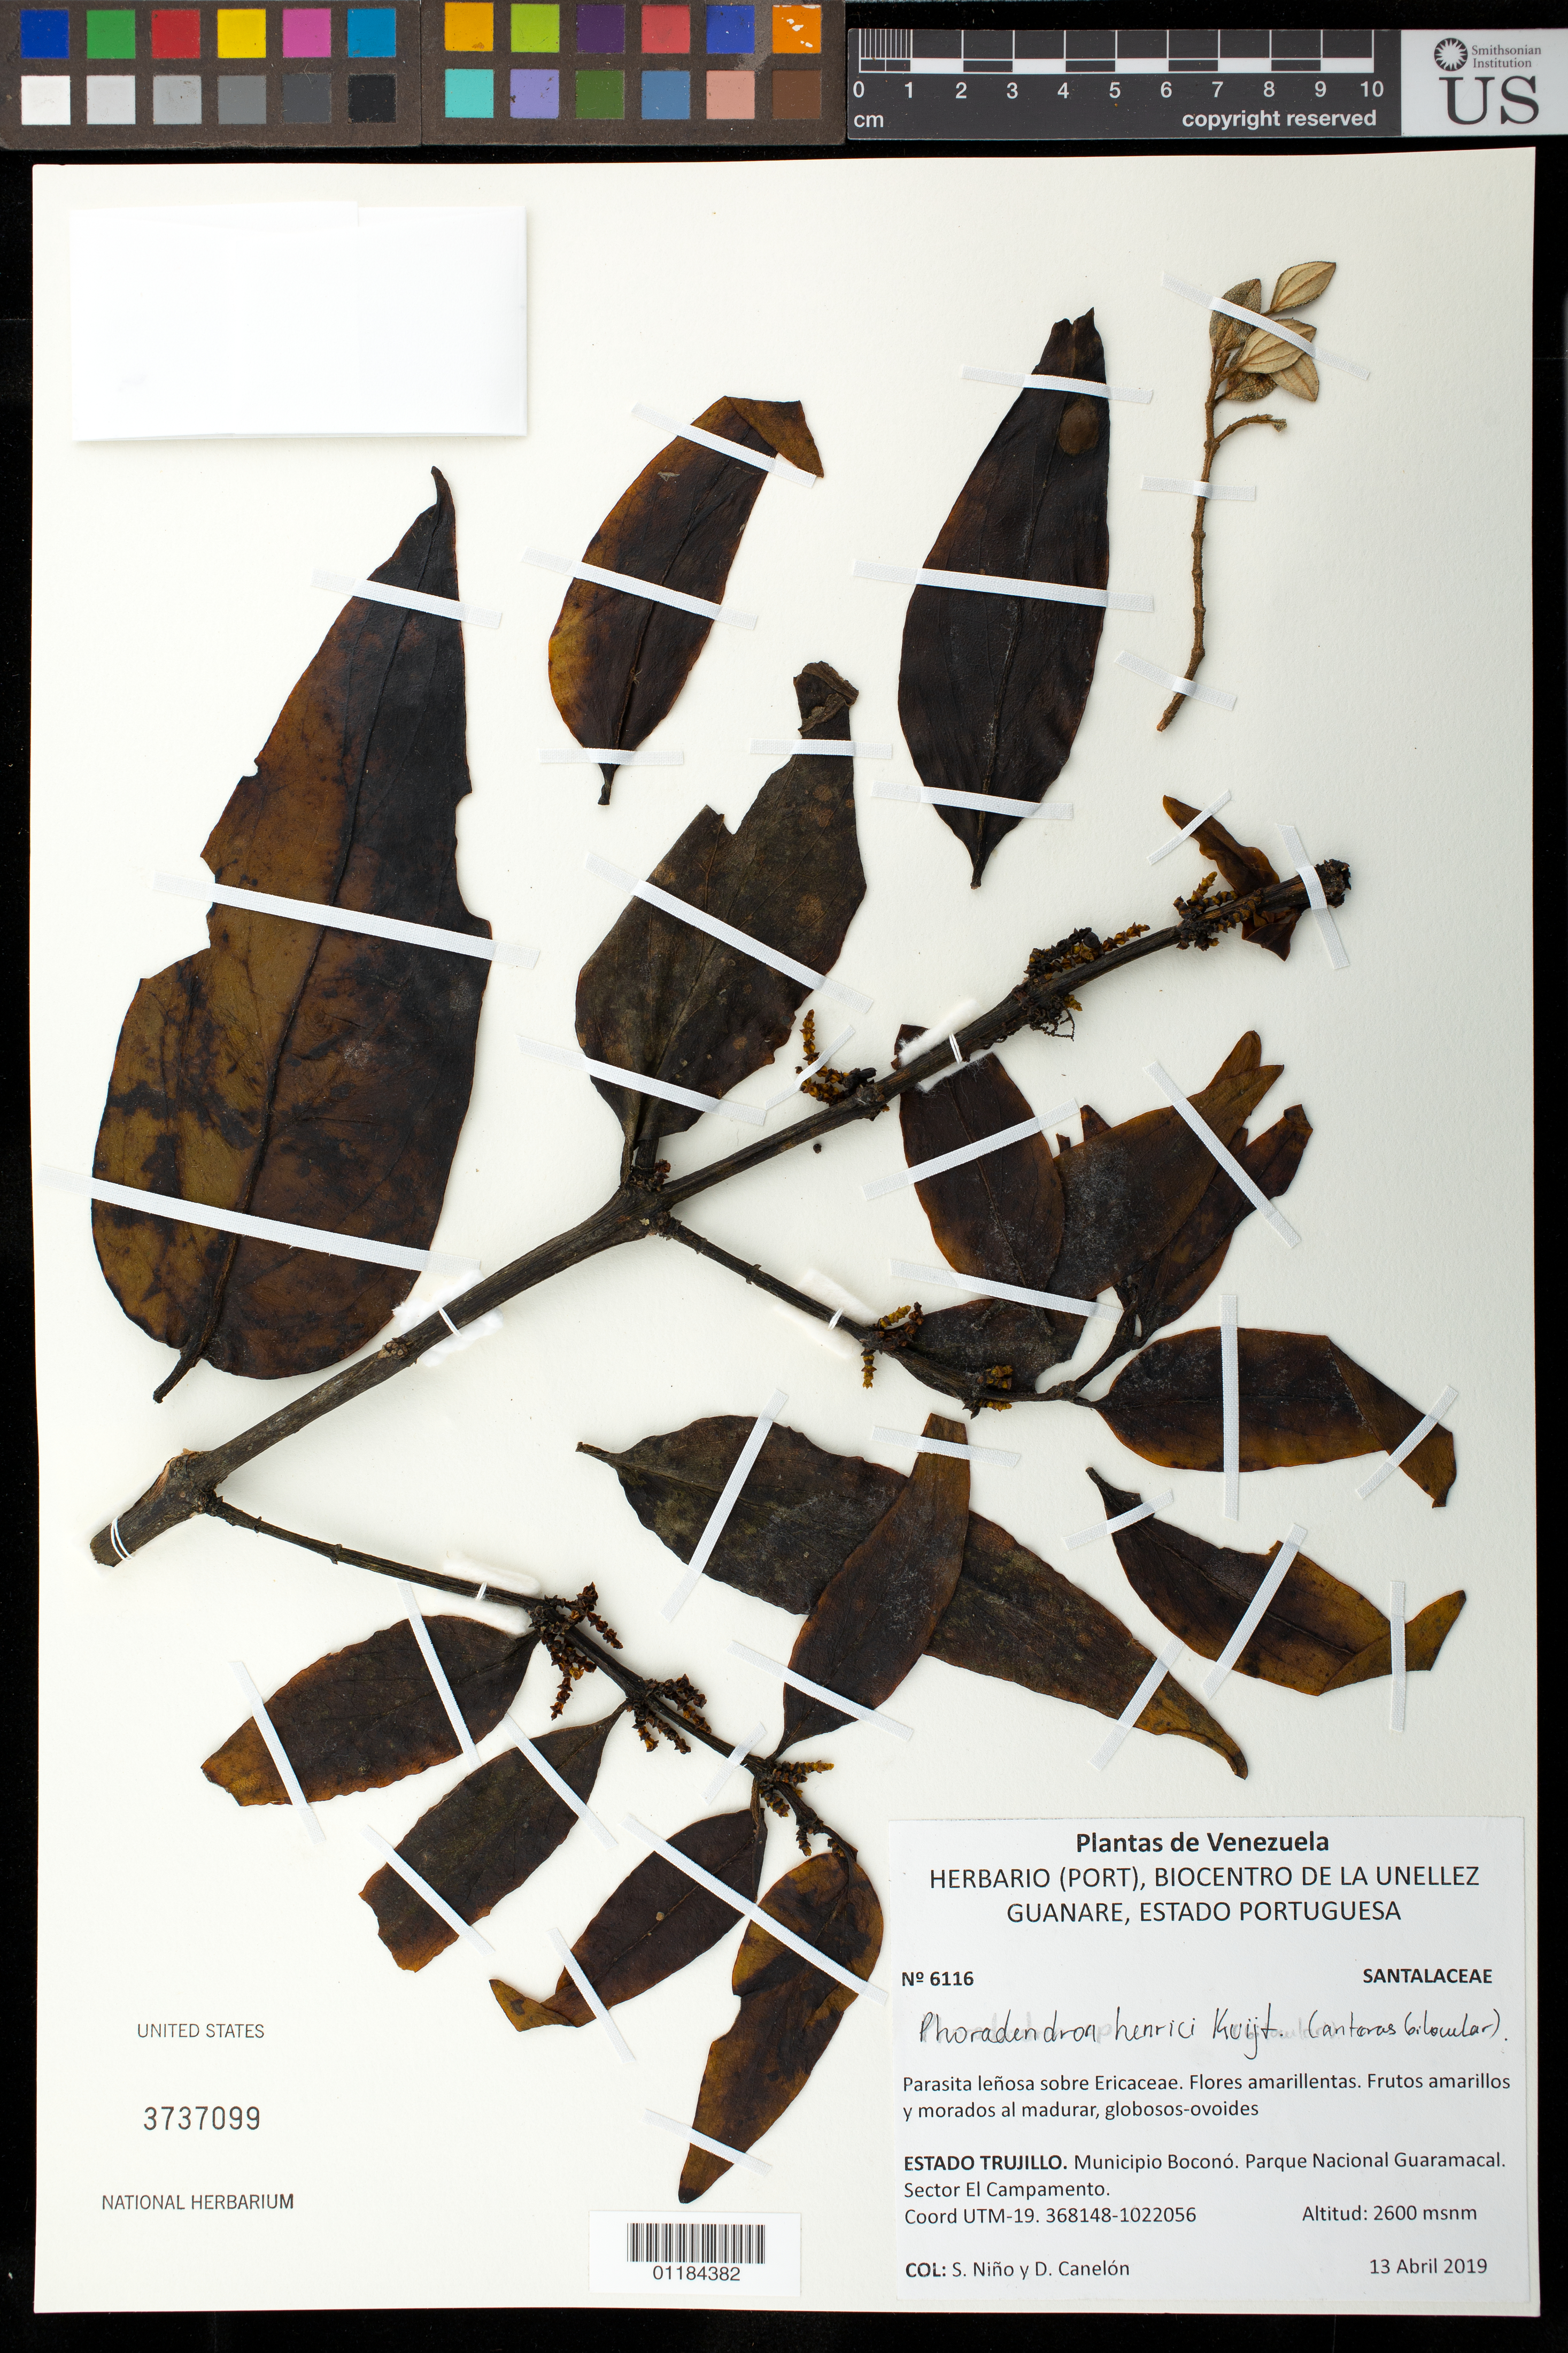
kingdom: Plantae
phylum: Tracheophyta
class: Magnoliopsida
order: Santalales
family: Viscaceae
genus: Phoradendron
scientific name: Phoradendron henrici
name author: Kuijt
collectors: S. M. Niño & D. Canelón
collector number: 6116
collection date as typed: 13 Abril 2019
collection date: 2019-04-13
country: Venezuela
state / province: Trujillo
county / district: Boconó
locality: Parque Nacional Guaramacal. Sector El Campamento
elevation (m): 2600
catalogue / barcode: US 3737099